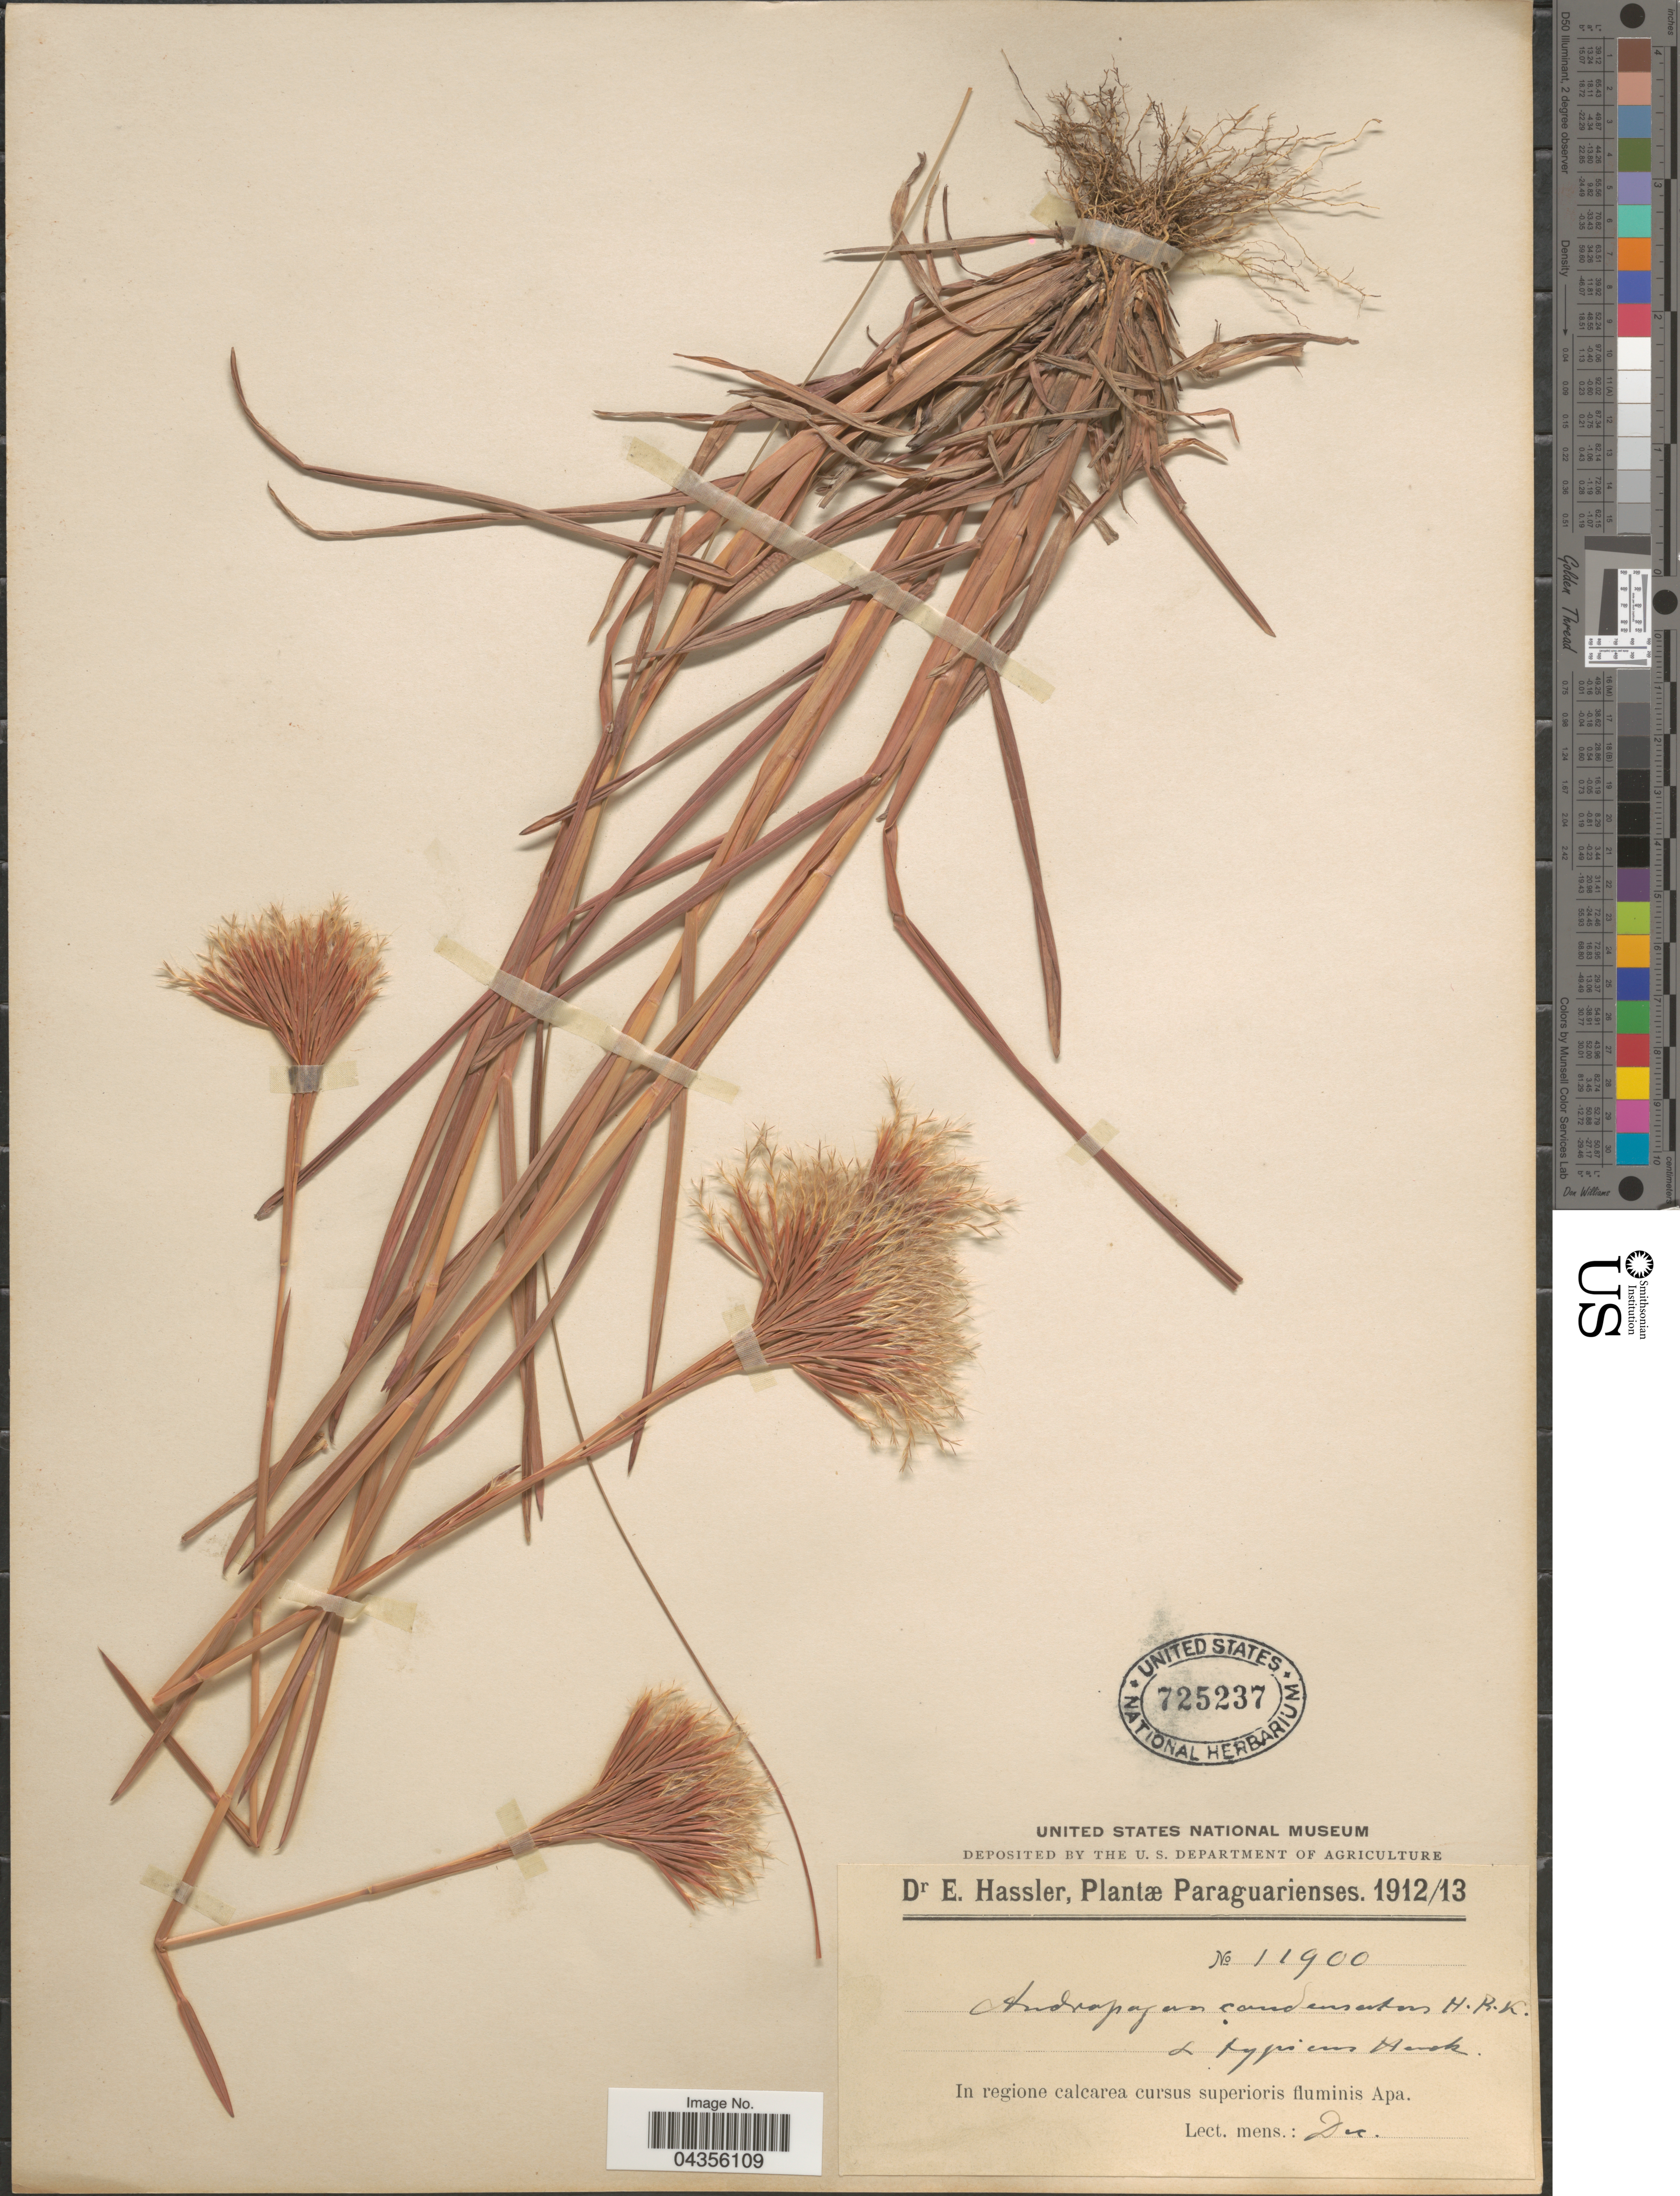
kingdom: Plantae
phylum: Tracheophyta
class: Liliopsida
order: Poales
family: Poaceae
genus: Schizachyrium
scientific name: Schizachyrium condensatum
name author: (Kunth) Nees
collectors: E. Hassler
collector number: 11900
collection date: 1912-12/1913-12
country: Paraguay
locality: In regione calcarea cursus superioris fluminis Apa.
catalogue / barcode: US 725237